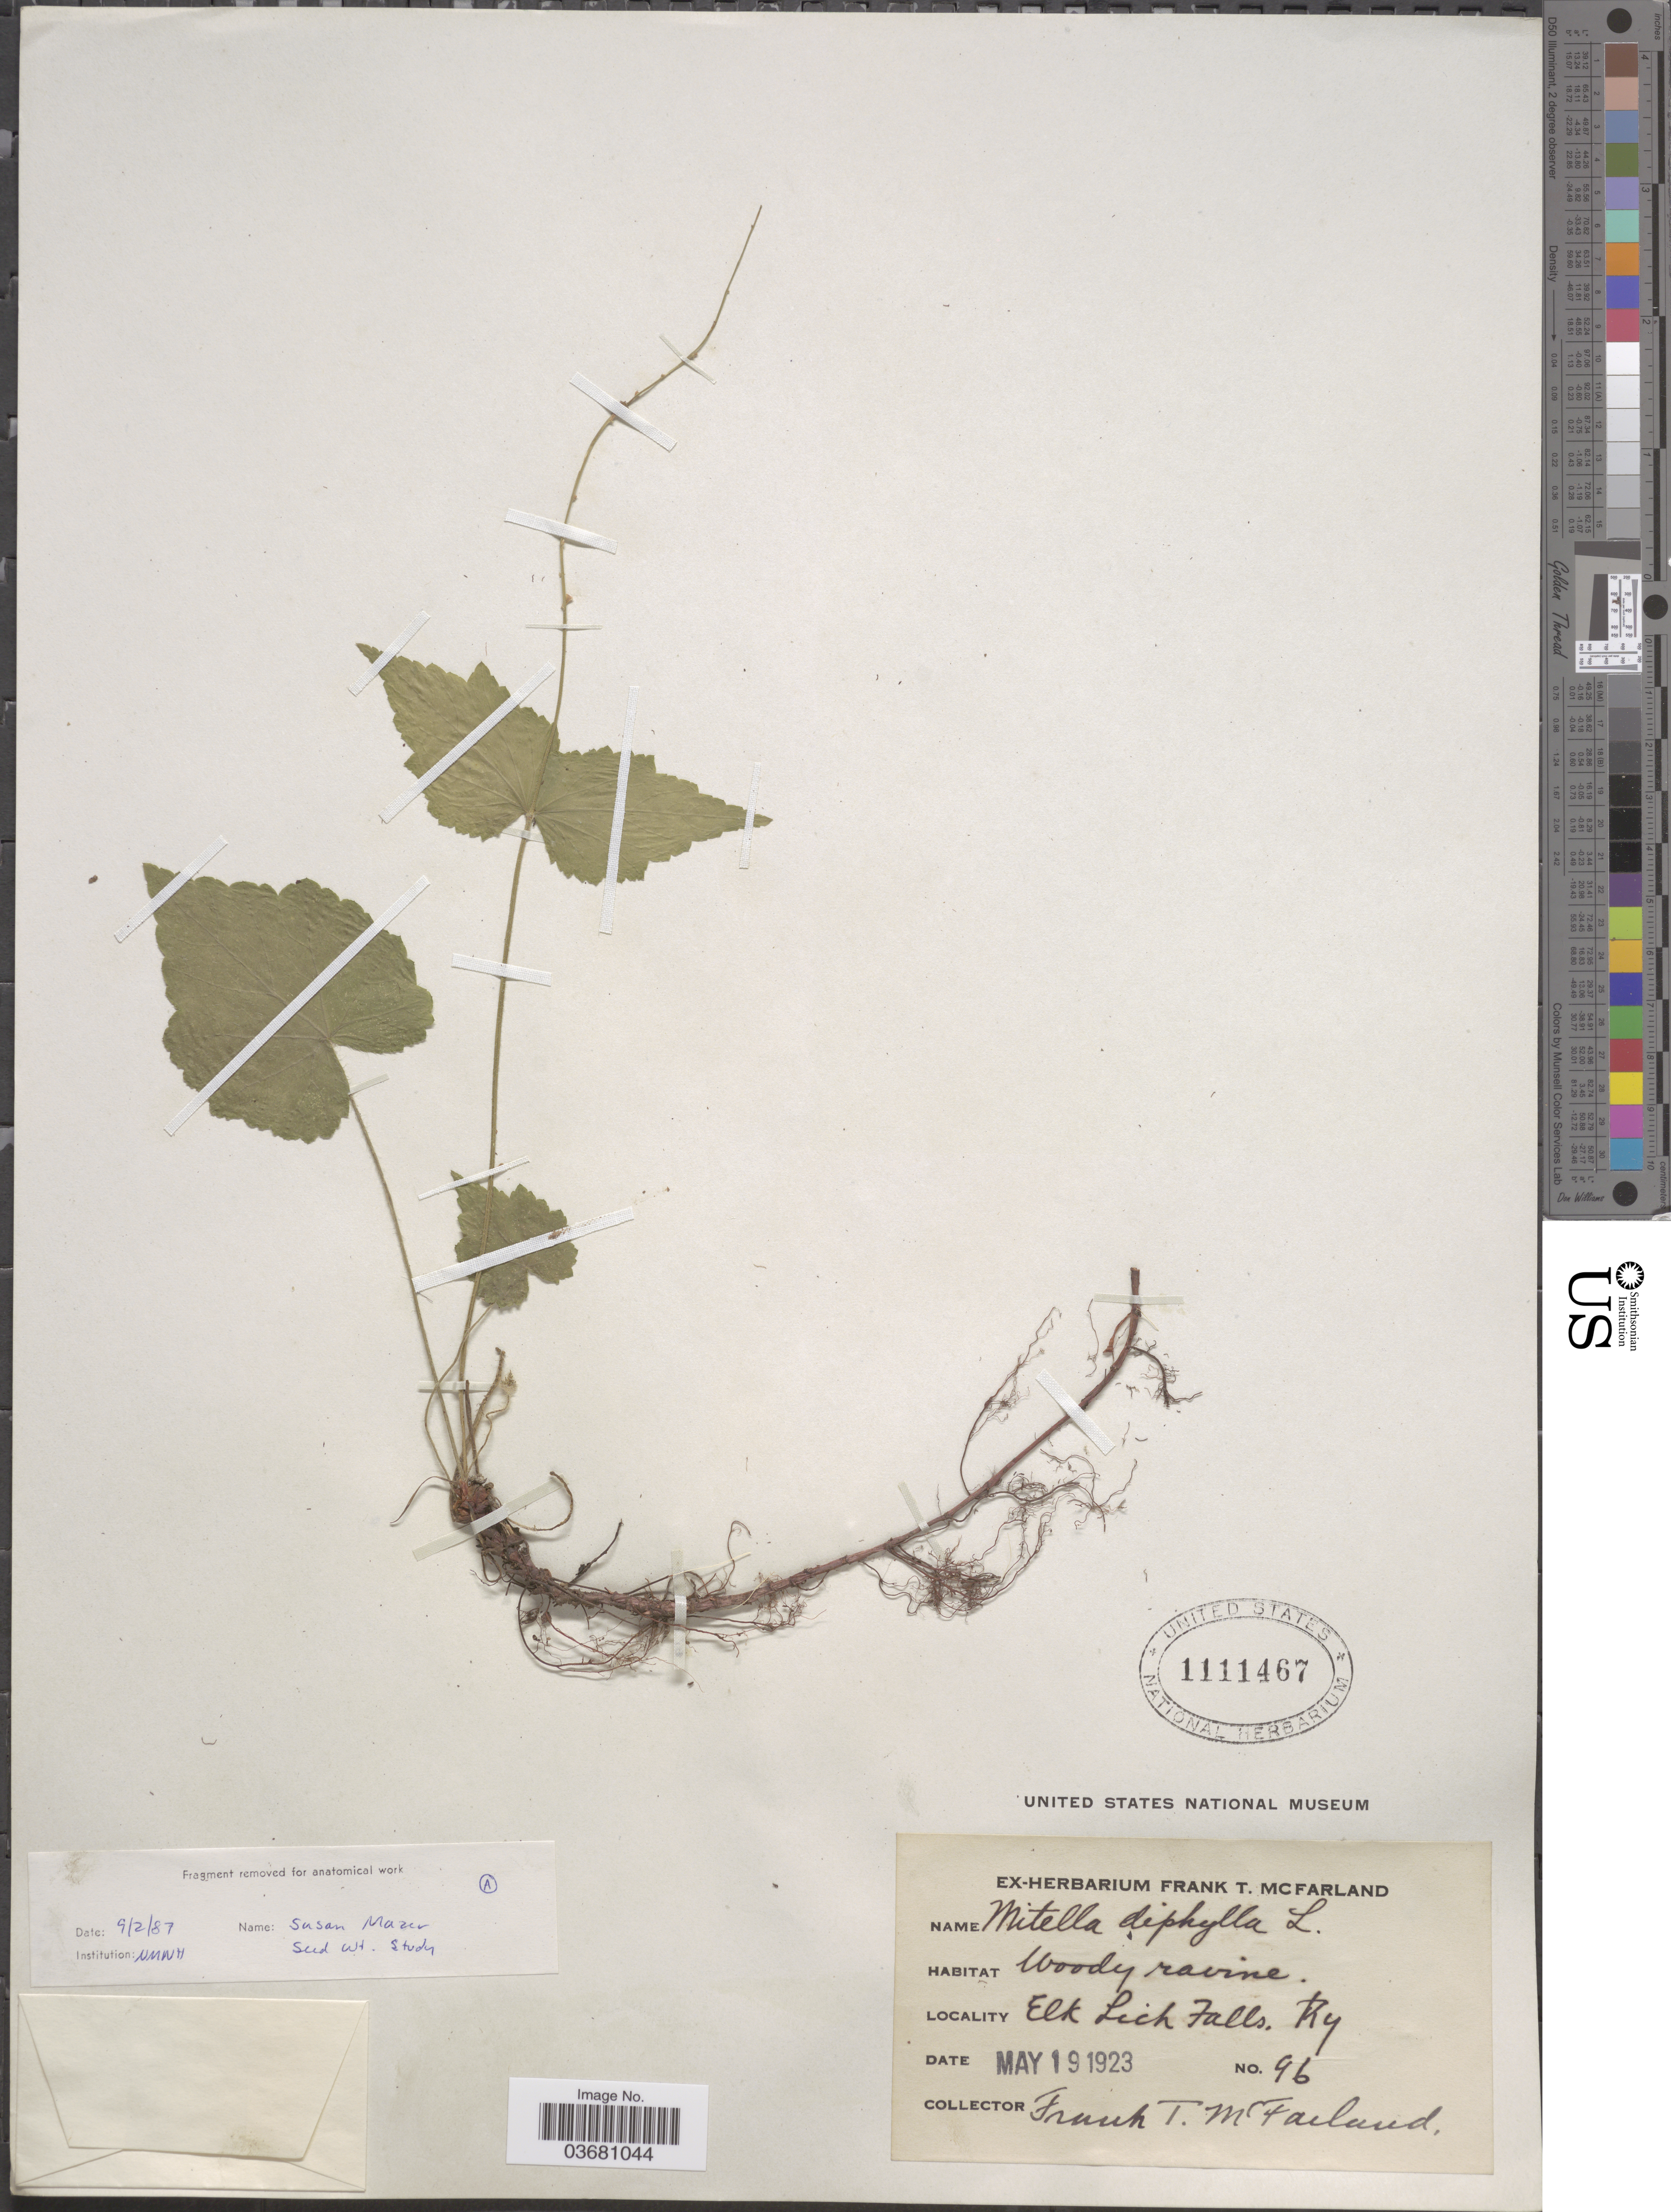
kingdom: Plantae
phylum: Tracheophyta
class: Magnoliopsida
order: Saxifragales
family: Saxifragaceae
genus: Mitella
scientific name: Mitella diphylla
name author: L.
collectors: F. McFarland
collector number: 96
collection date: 1923-05-19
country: United States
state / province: Kentucky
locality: Woody ravine. Elk Lich Falls.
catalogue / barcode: US 1111467